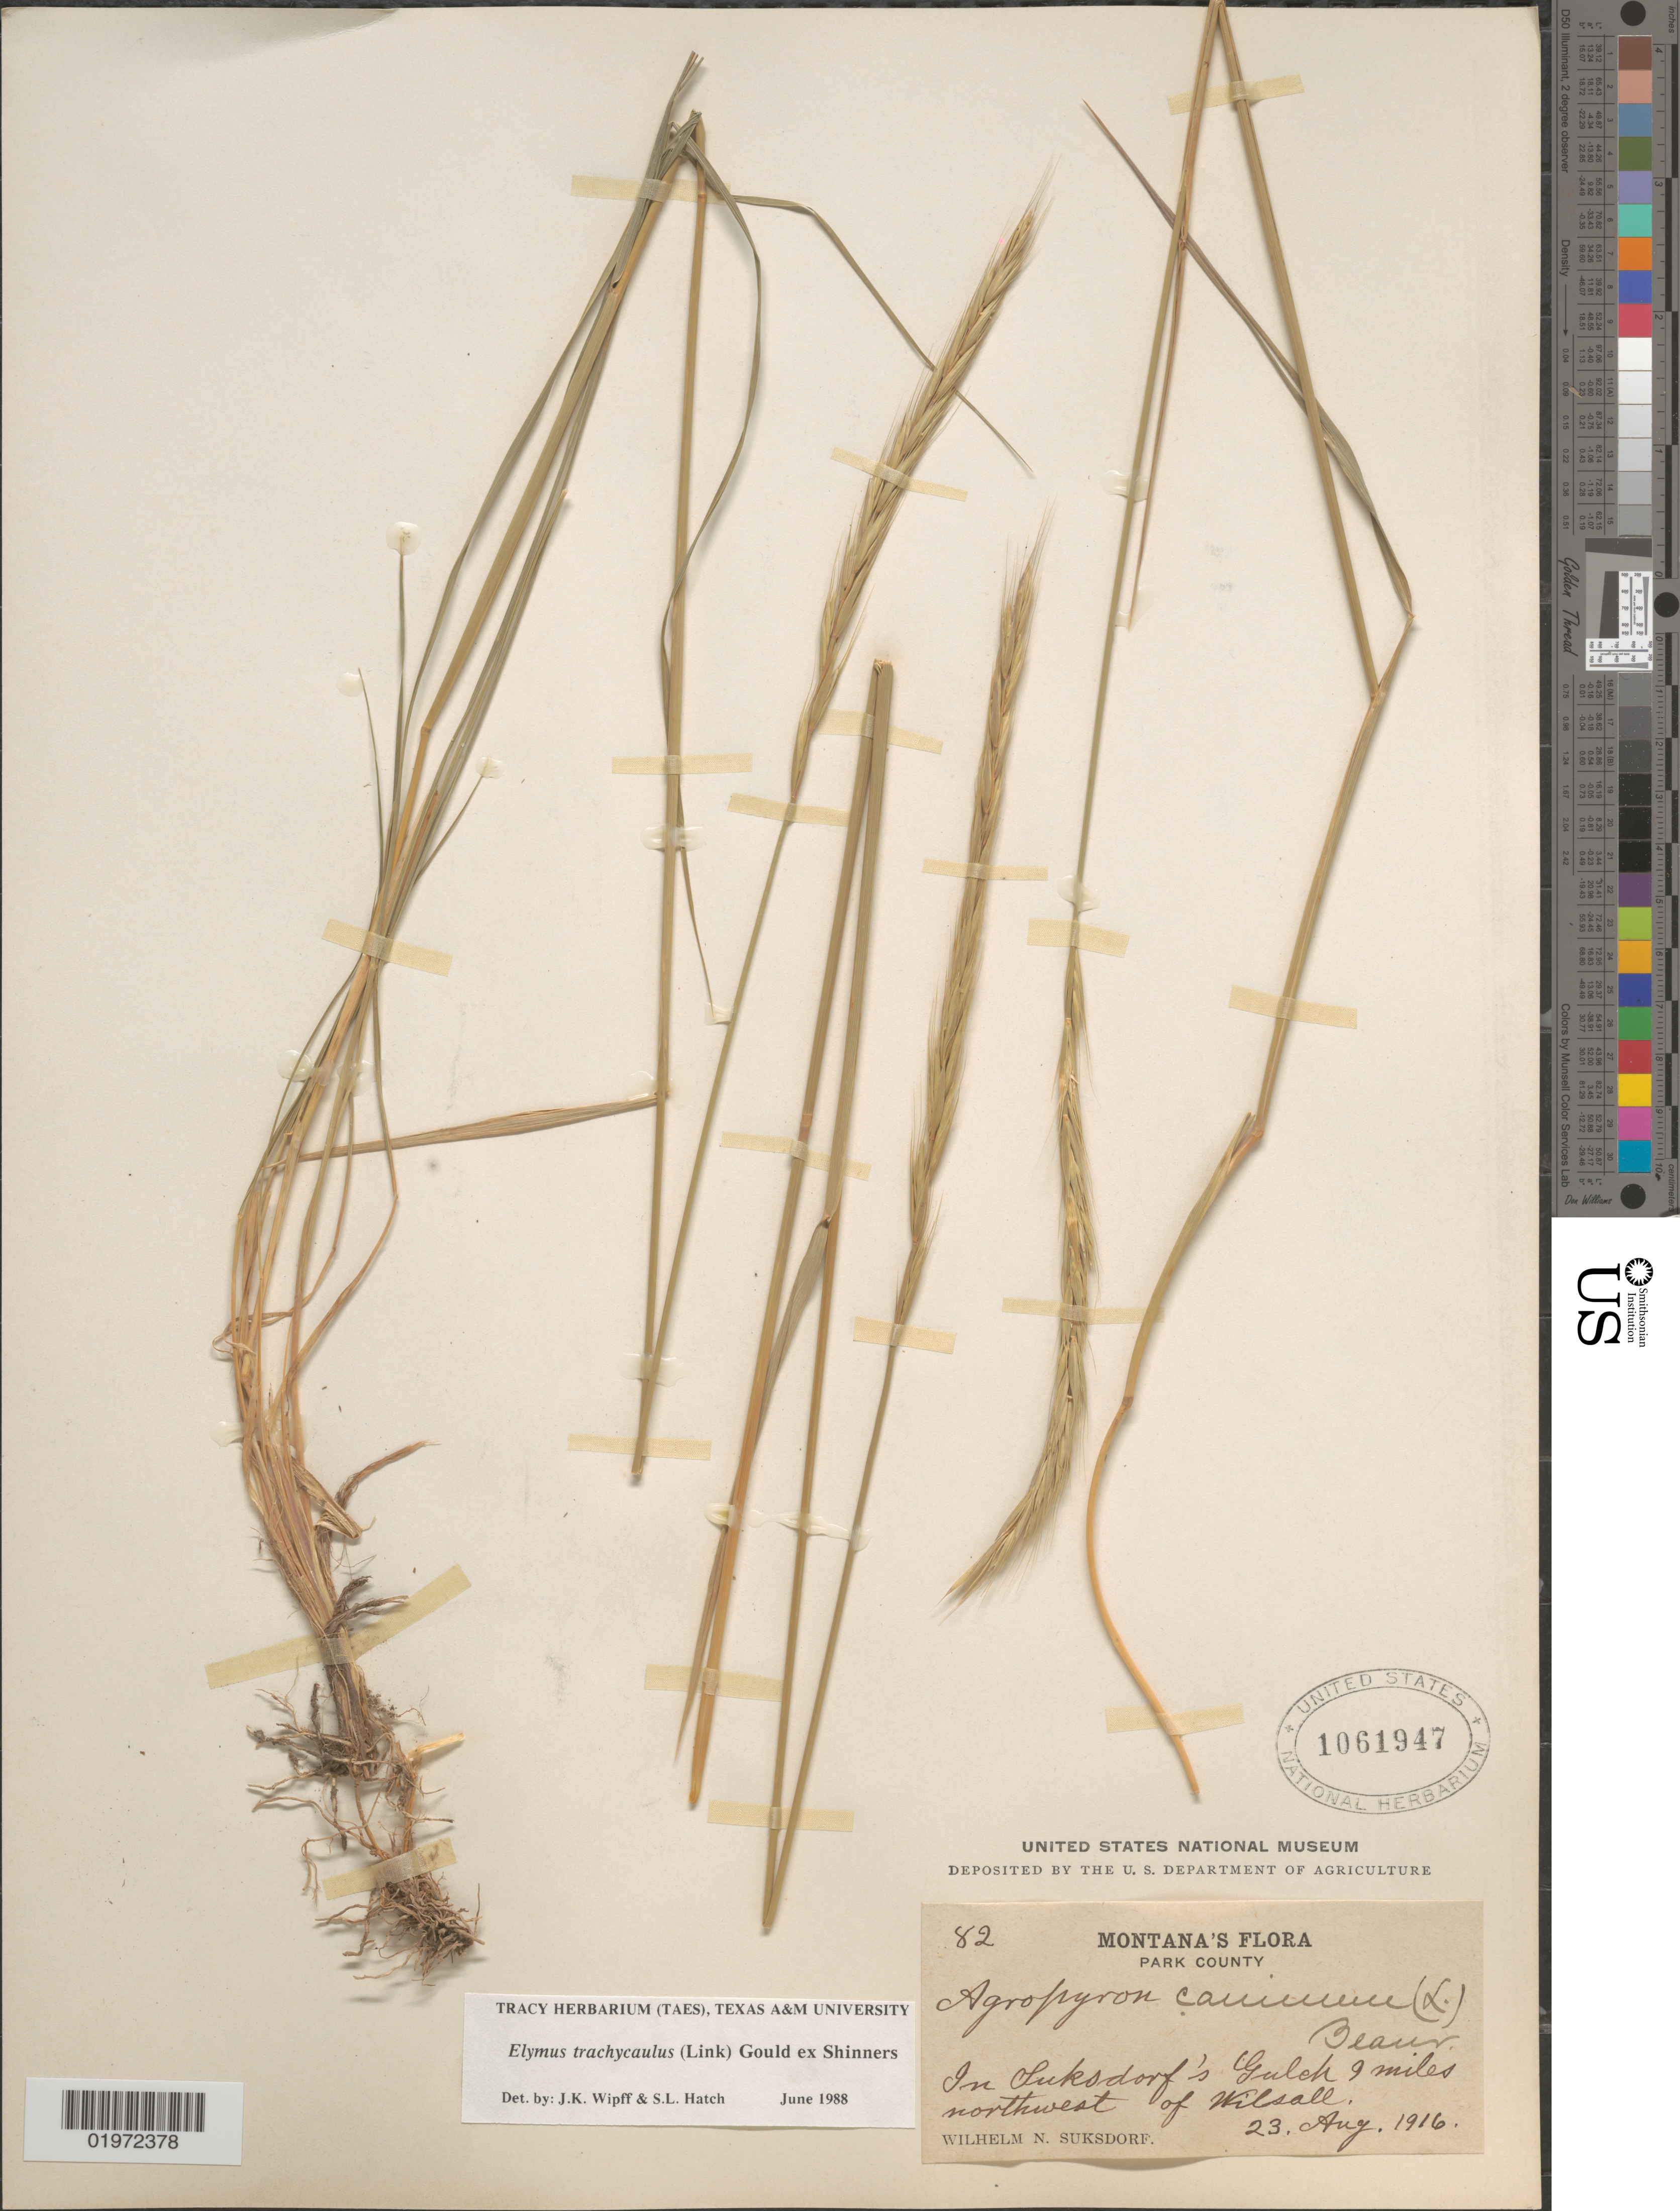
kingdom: Plantae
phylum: Tracheophyta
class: Liliopsida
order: Poales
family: Poaceae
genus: Elymus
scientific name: Elymus trachycaulus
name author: (Link) Gould ex Shinners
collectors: W. N. Suksdorf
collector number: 82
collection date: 1916-08-23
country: United States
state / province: Montana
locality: Park County. In Suksdorf's Gulch 9 miles northwest of Wilsall.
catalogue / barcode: US 1061947